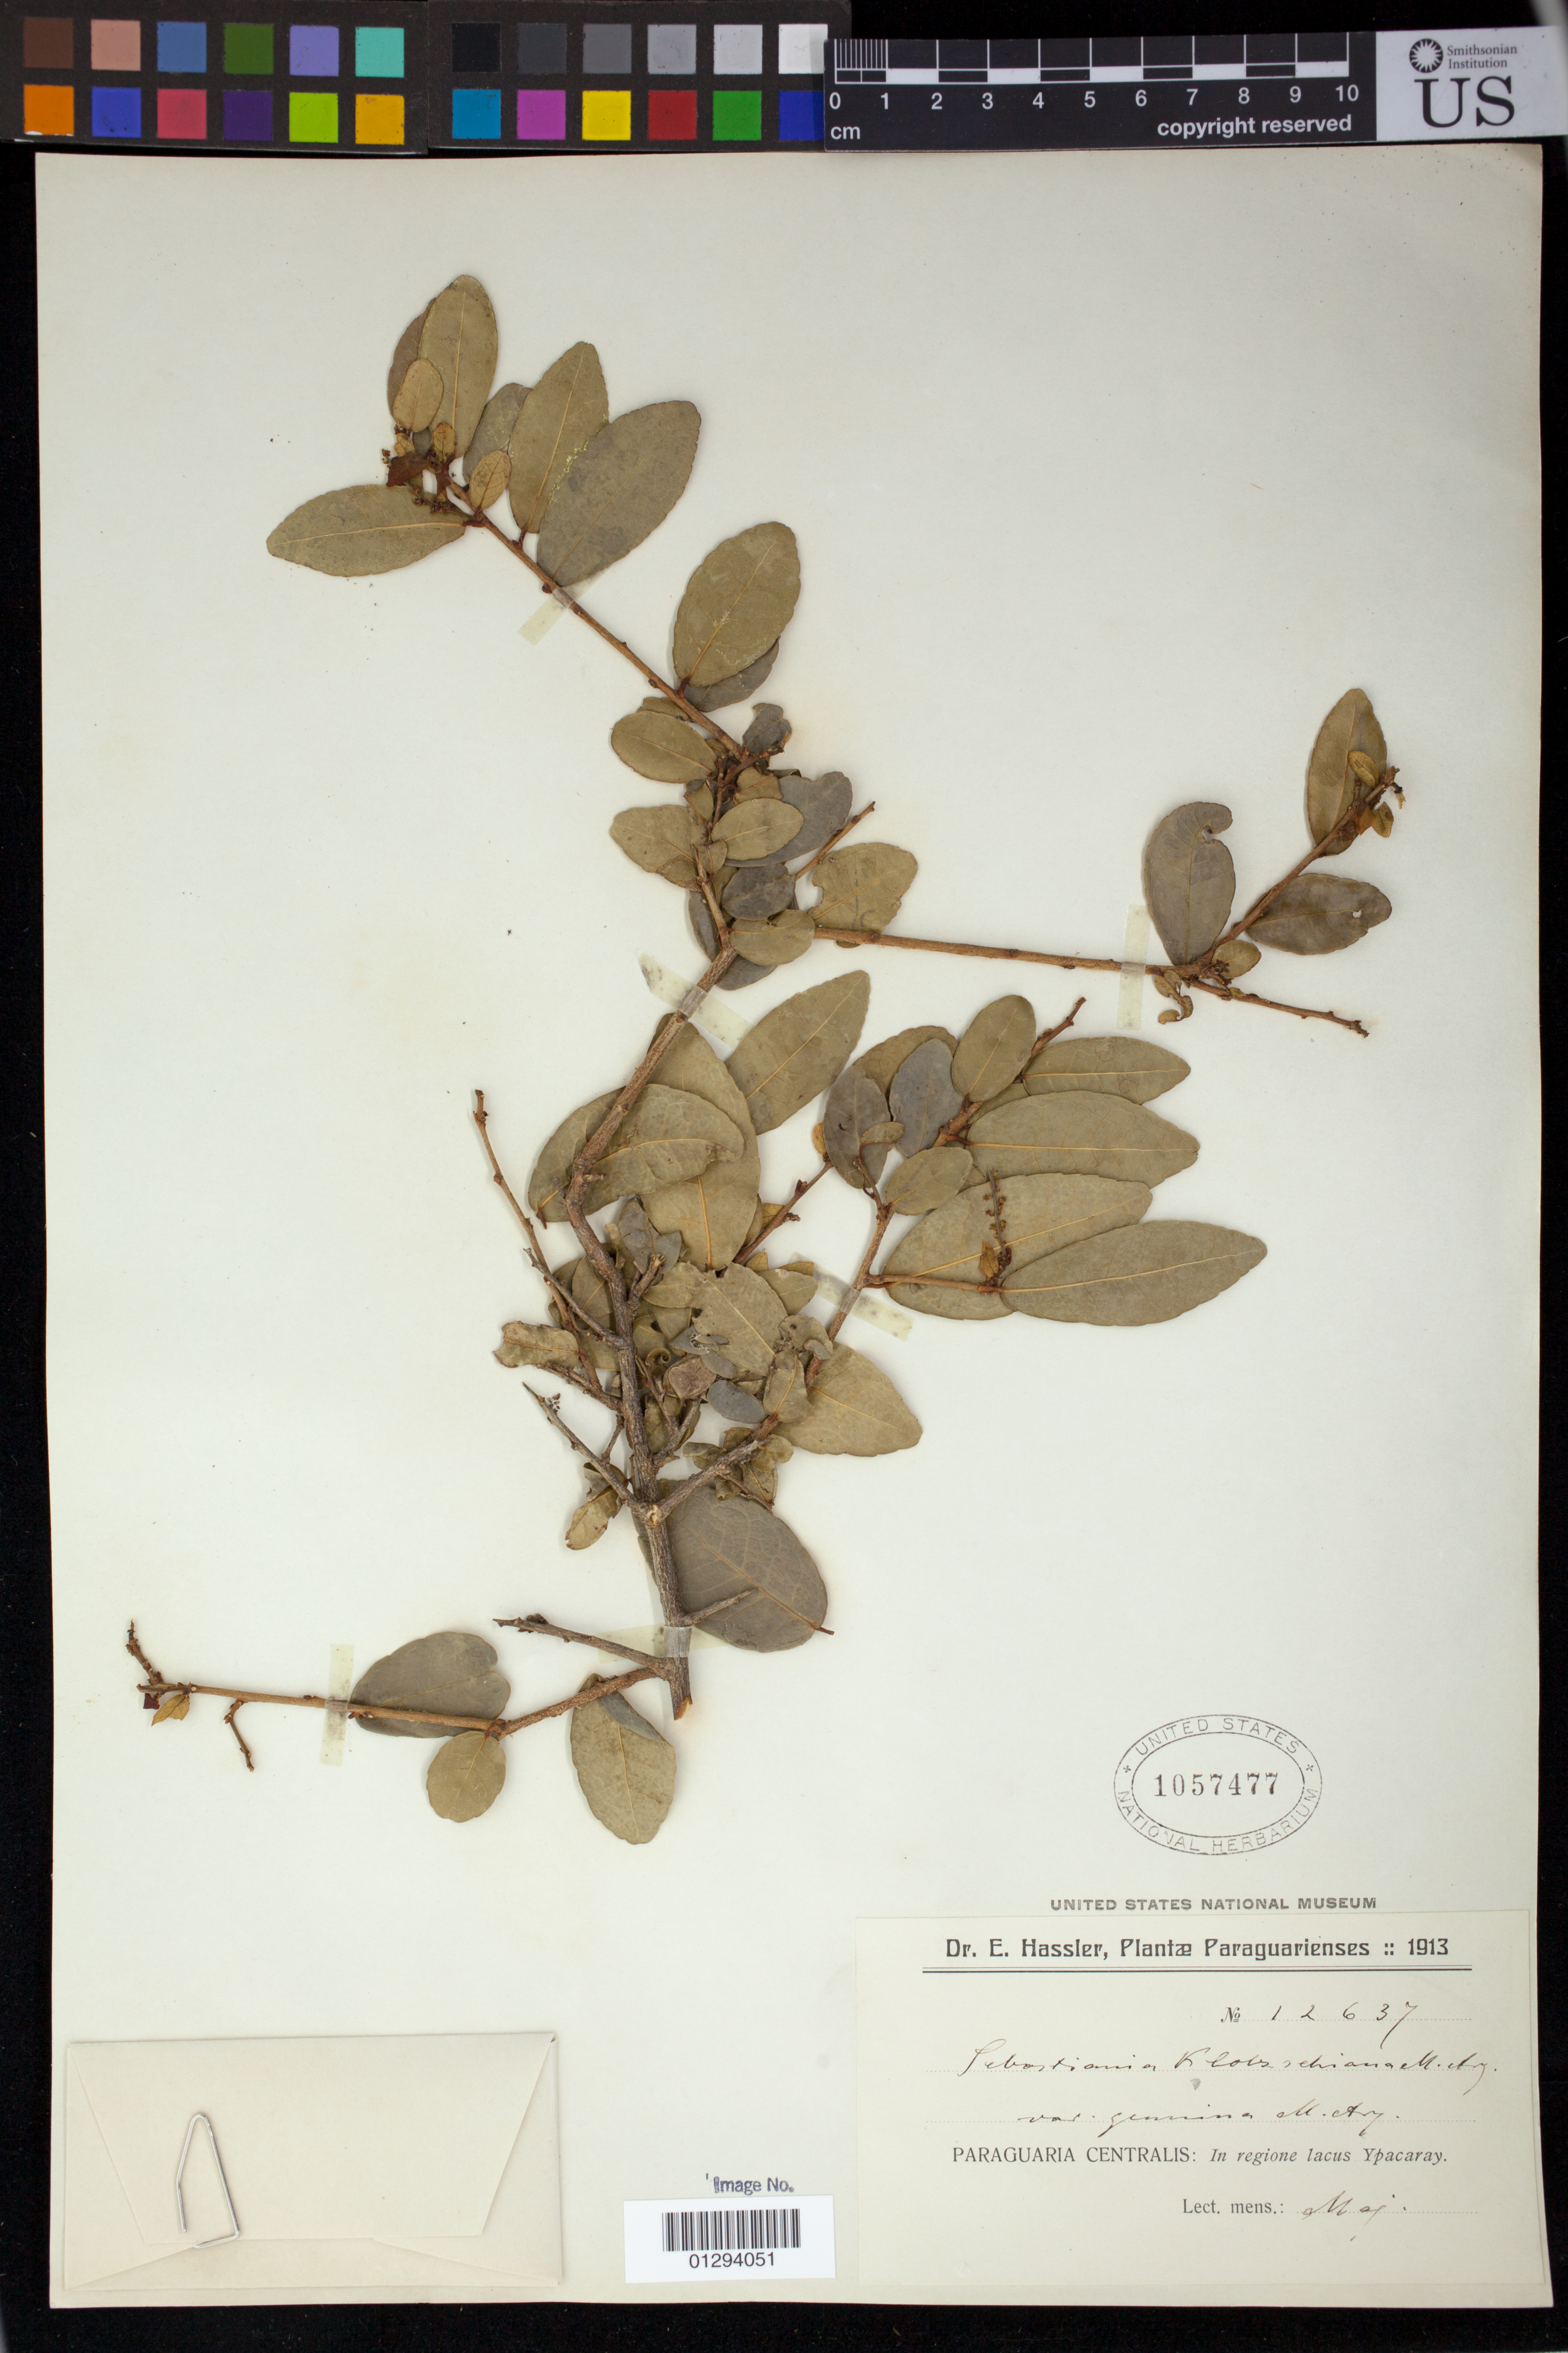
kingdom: Plantae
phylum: Tracheophyta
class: Magnoliopsida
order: Malpighiales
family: Euphorbiaceae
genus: Sebastiania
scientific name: Sebastiania commersoniana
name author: (Baill.) L.B. Sm. & Downs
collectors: E. Hassler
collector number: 12637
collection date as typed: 1913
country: Paraguay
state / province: Central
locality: In regione lacus Ypacaray.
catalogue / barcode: US 1057477